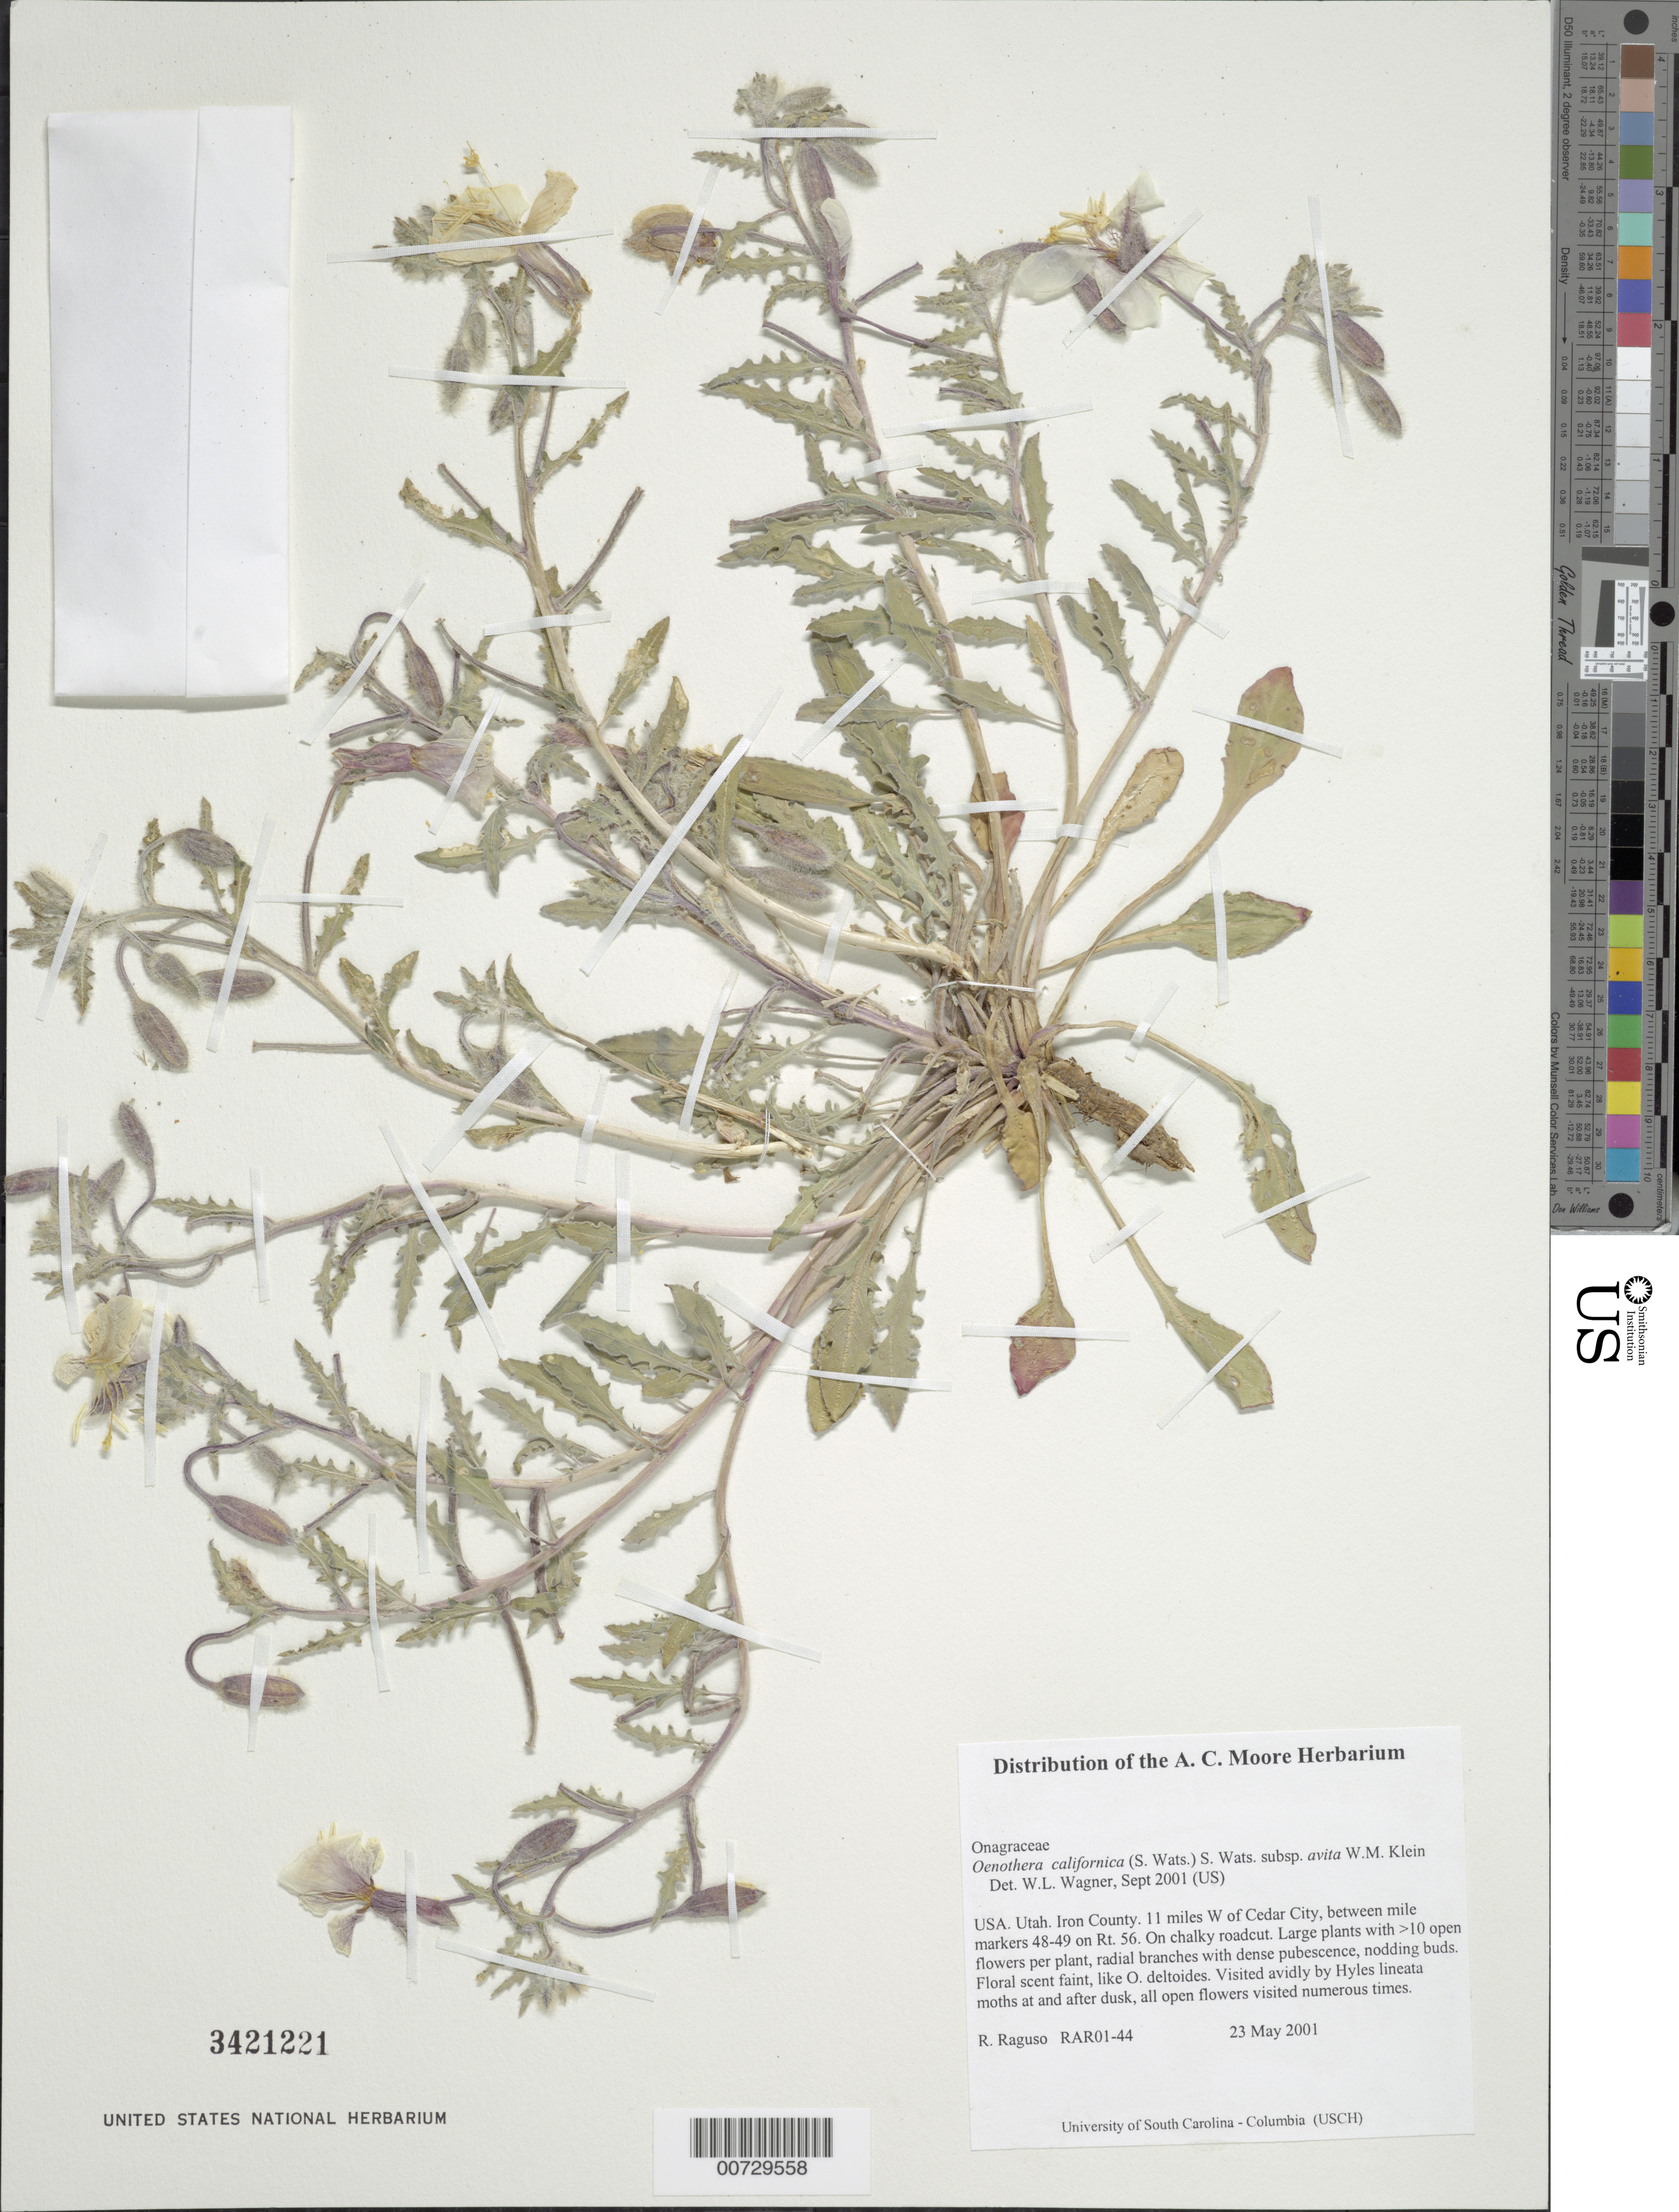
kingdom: Plantae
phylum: Tracheophyta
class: Magnoliopsida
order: Myrtales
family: Onagraceae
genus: Oenothera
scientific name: Oenothera avita subsp. avita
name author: (W.M. Klein) W.M. Klein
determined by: Wagner, W. L., (BOT), Smithsonian Institution - National Museum of Natural History (UNITED STATES)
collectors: R. Raguso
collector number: RAR01-44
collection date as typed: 23 May 2001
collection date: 2001-05-23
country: United States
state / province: Utah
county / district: Iron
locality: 11 miles W of Cedar City, between mile markers 48-49 on Rt. 56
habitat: On chalky roadcut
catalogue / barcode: US 3421221